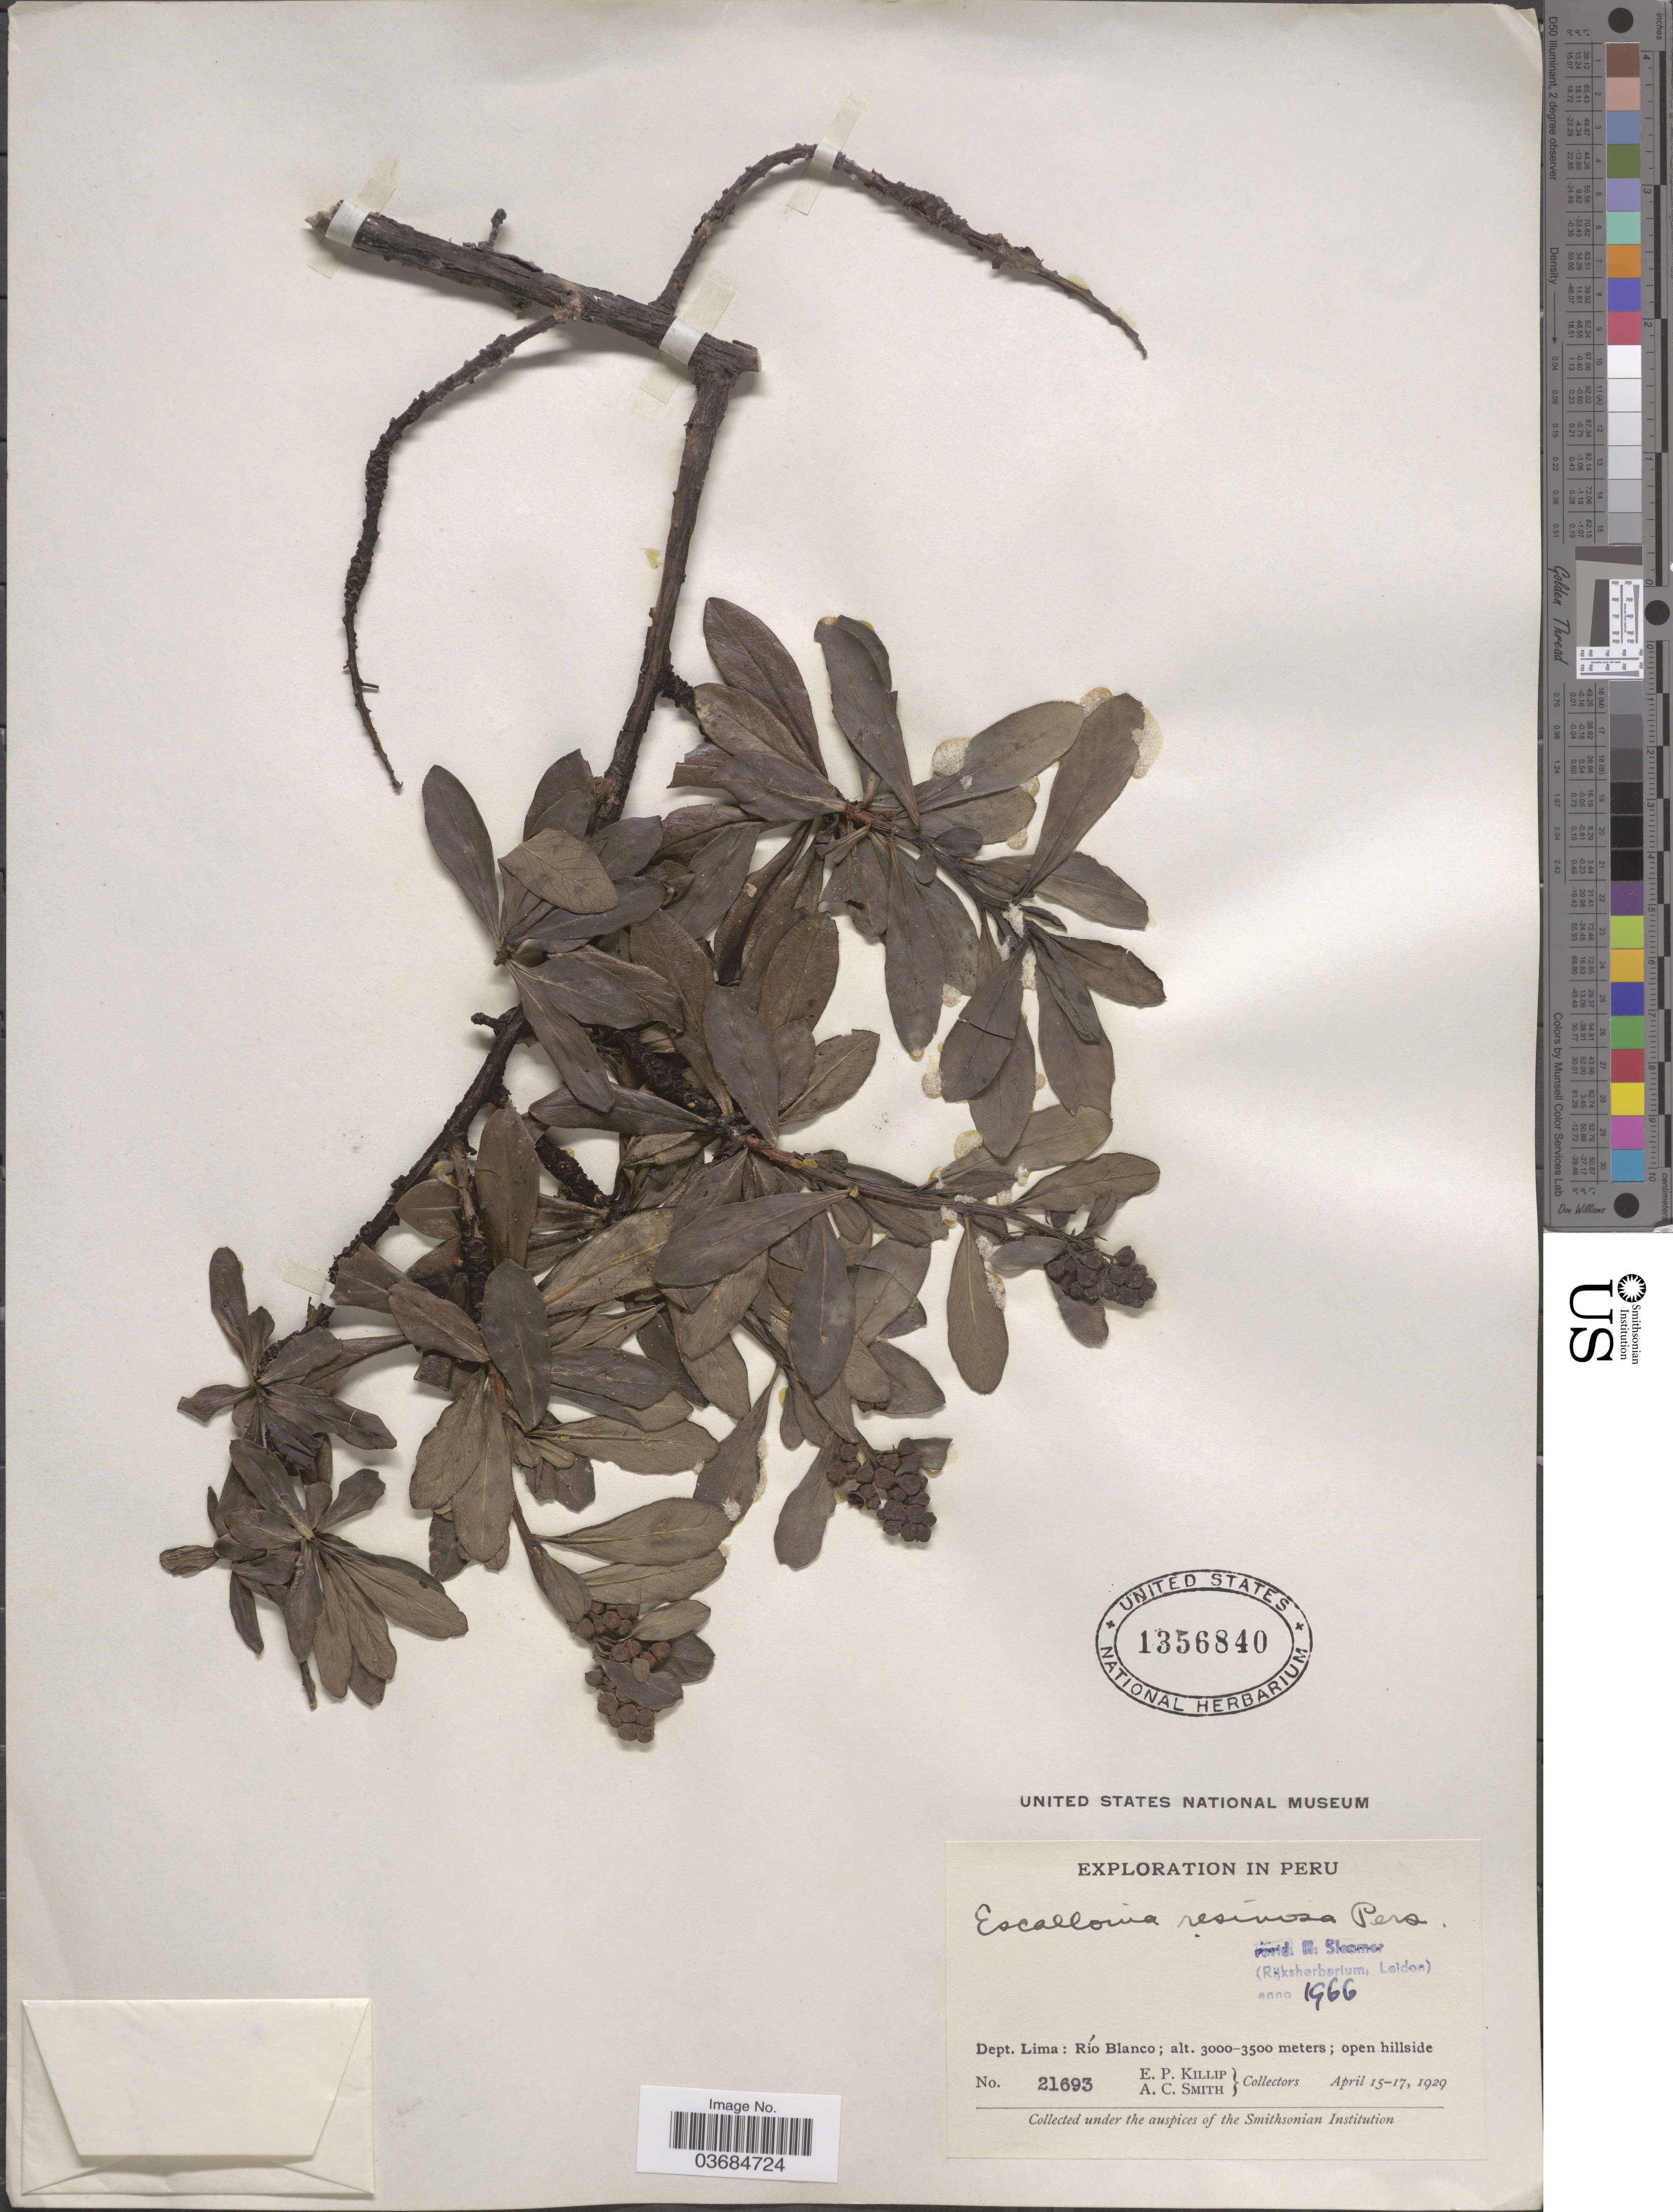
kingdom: Plantae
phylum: Tracheophyta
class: Magnoliopsida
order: Escalloniales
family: Escalloniaceae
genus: Escallonia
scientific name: Escallonia resinosa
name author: (Ruiz & Pav.) Pers.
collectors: E. P. Killip & A. C. Smith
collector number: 21693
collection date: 1929-04-15/1929-04-17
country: Peru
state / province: Lima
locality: Exploration in Peru. Dept. Lima: Río Blanco; open hillside.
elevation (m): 3000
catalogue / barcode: US 1356840